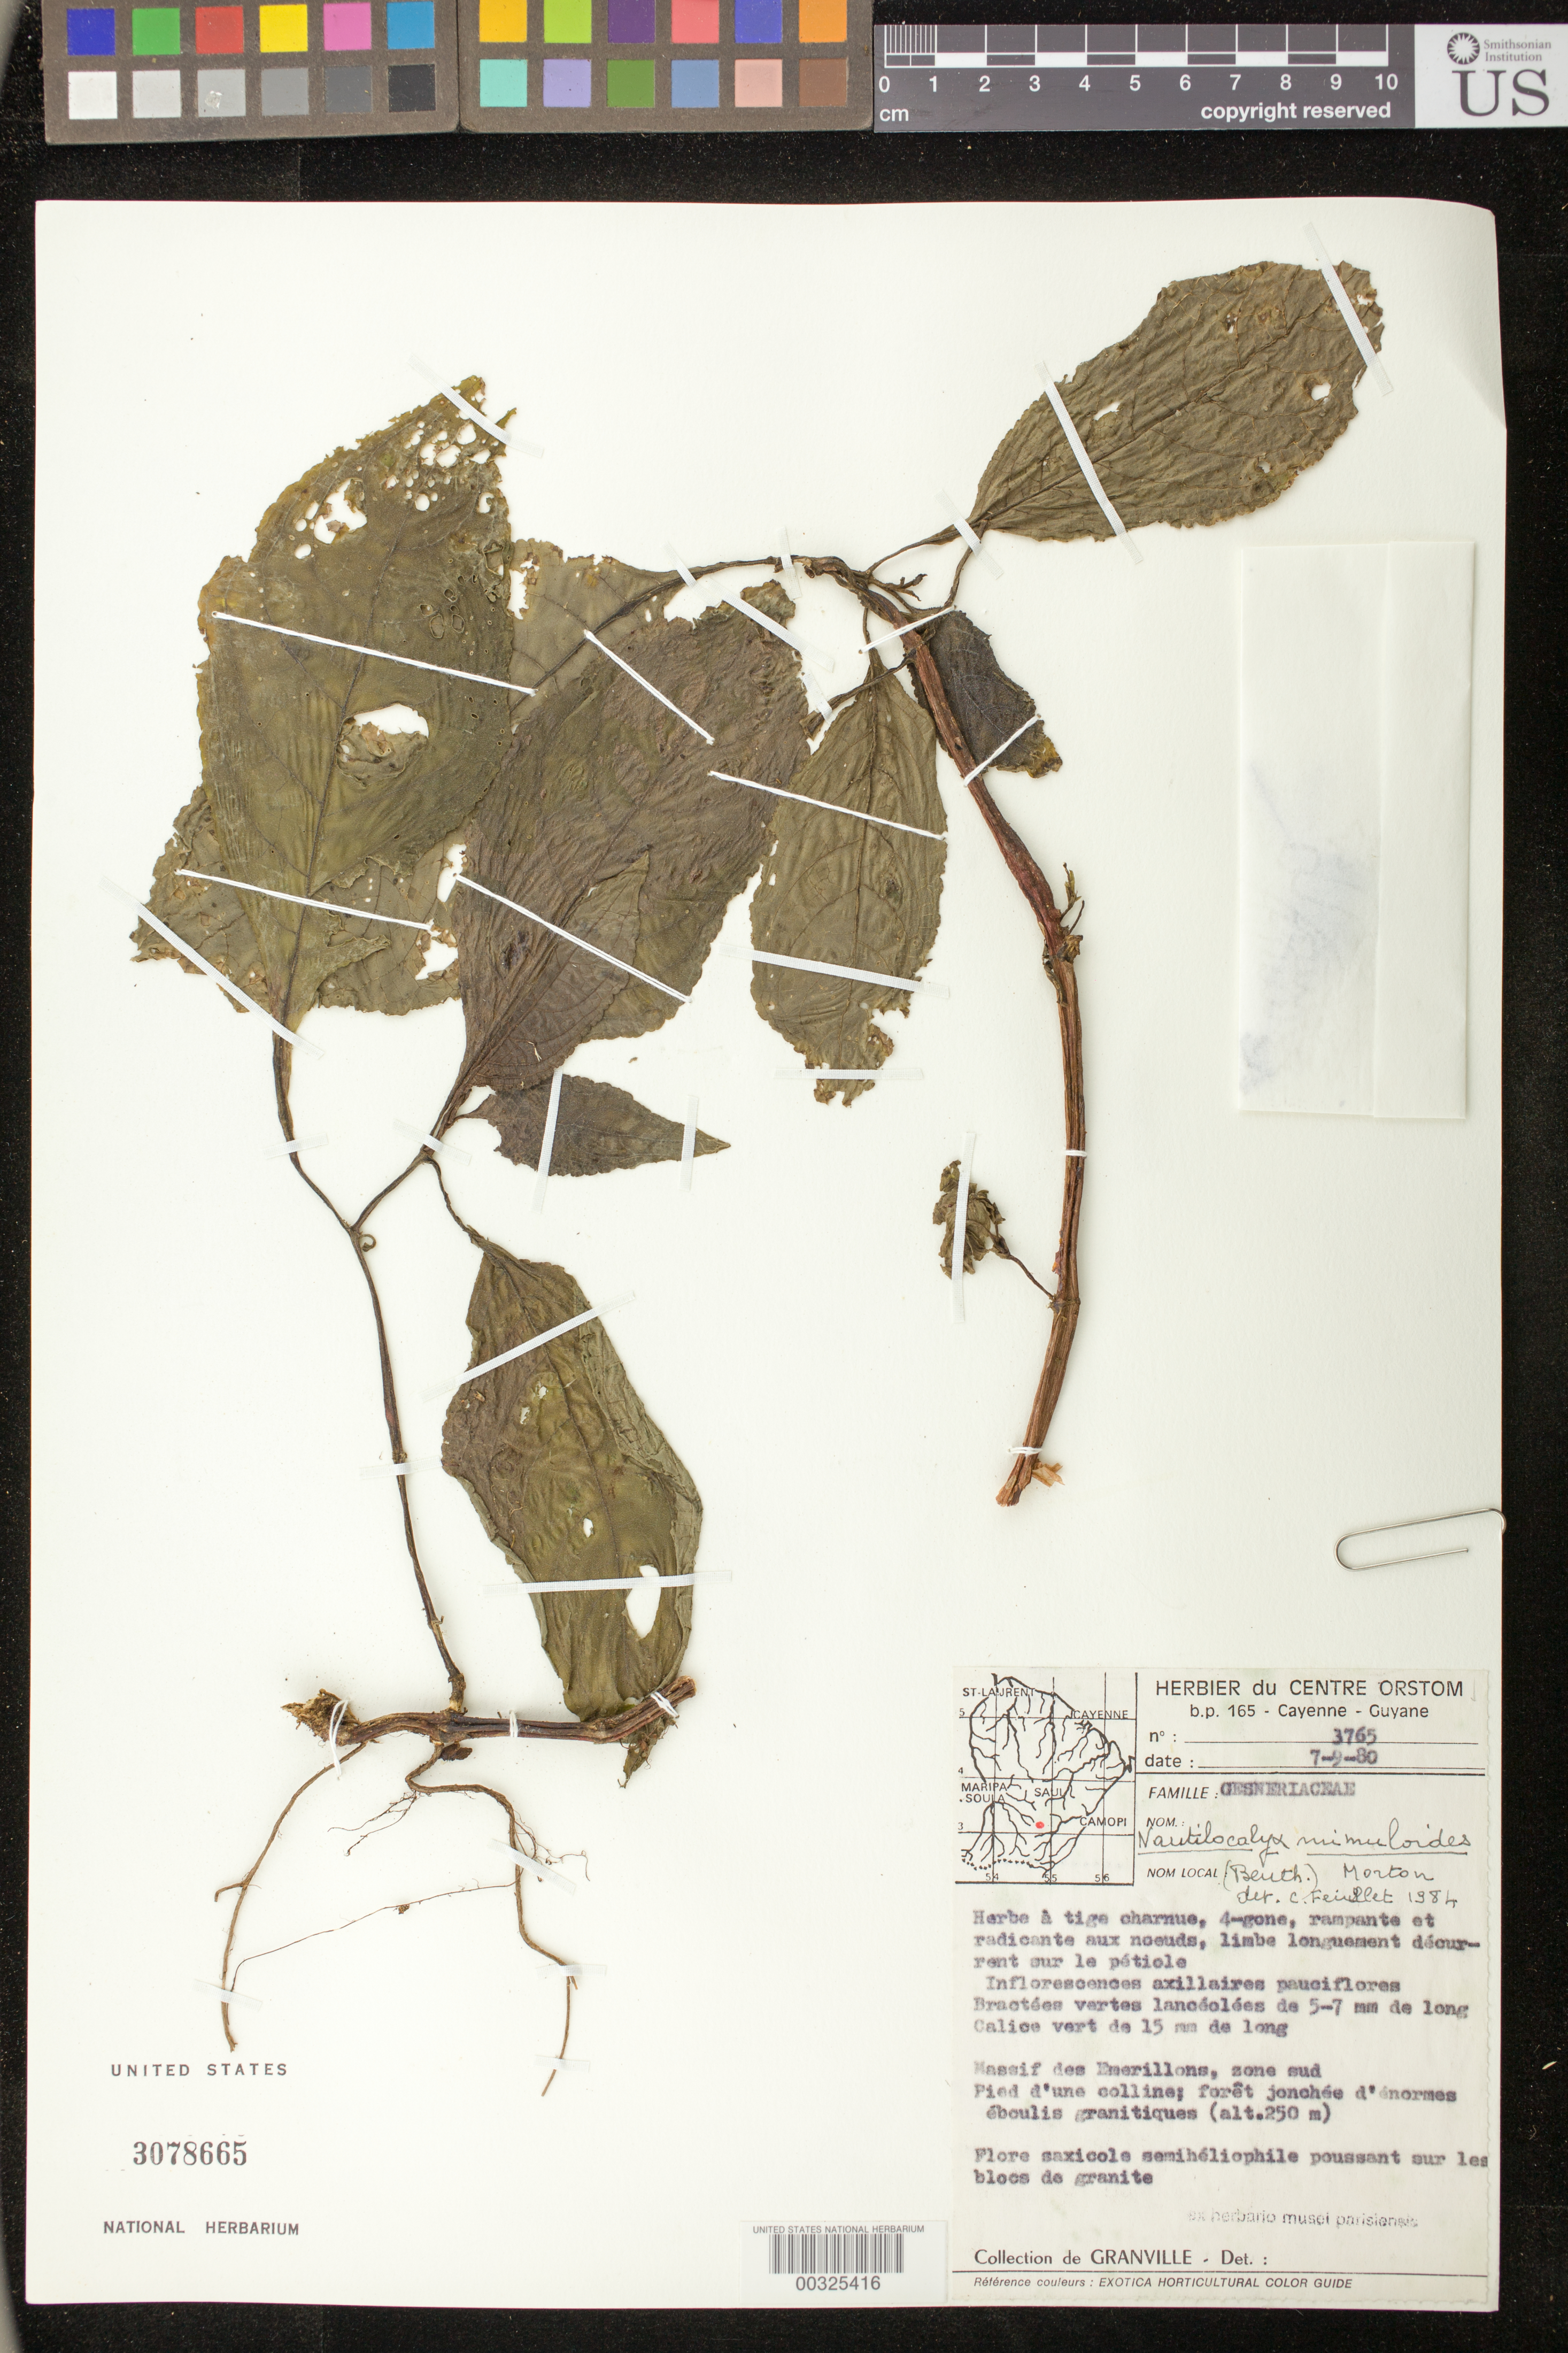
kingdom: Plantae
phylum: Tracheophyta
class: Magnoliopsida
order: Lamiales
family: Gesneriaceae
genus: Nautilocalyx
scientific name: Nautilocalyx mimuloides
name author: (Benth.) C.V. Morton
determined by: Skog, Laurence E.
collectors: J.-J. de Granville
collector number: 3765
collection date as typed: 07 Sep 1980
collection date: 1980-09-07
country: French Guiana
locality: Massif des Emerillons, zone sud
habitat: Pied d'une colline; forêt jonchée d'enormes éboulis granitiques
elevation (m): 250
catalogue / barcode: US 3078665